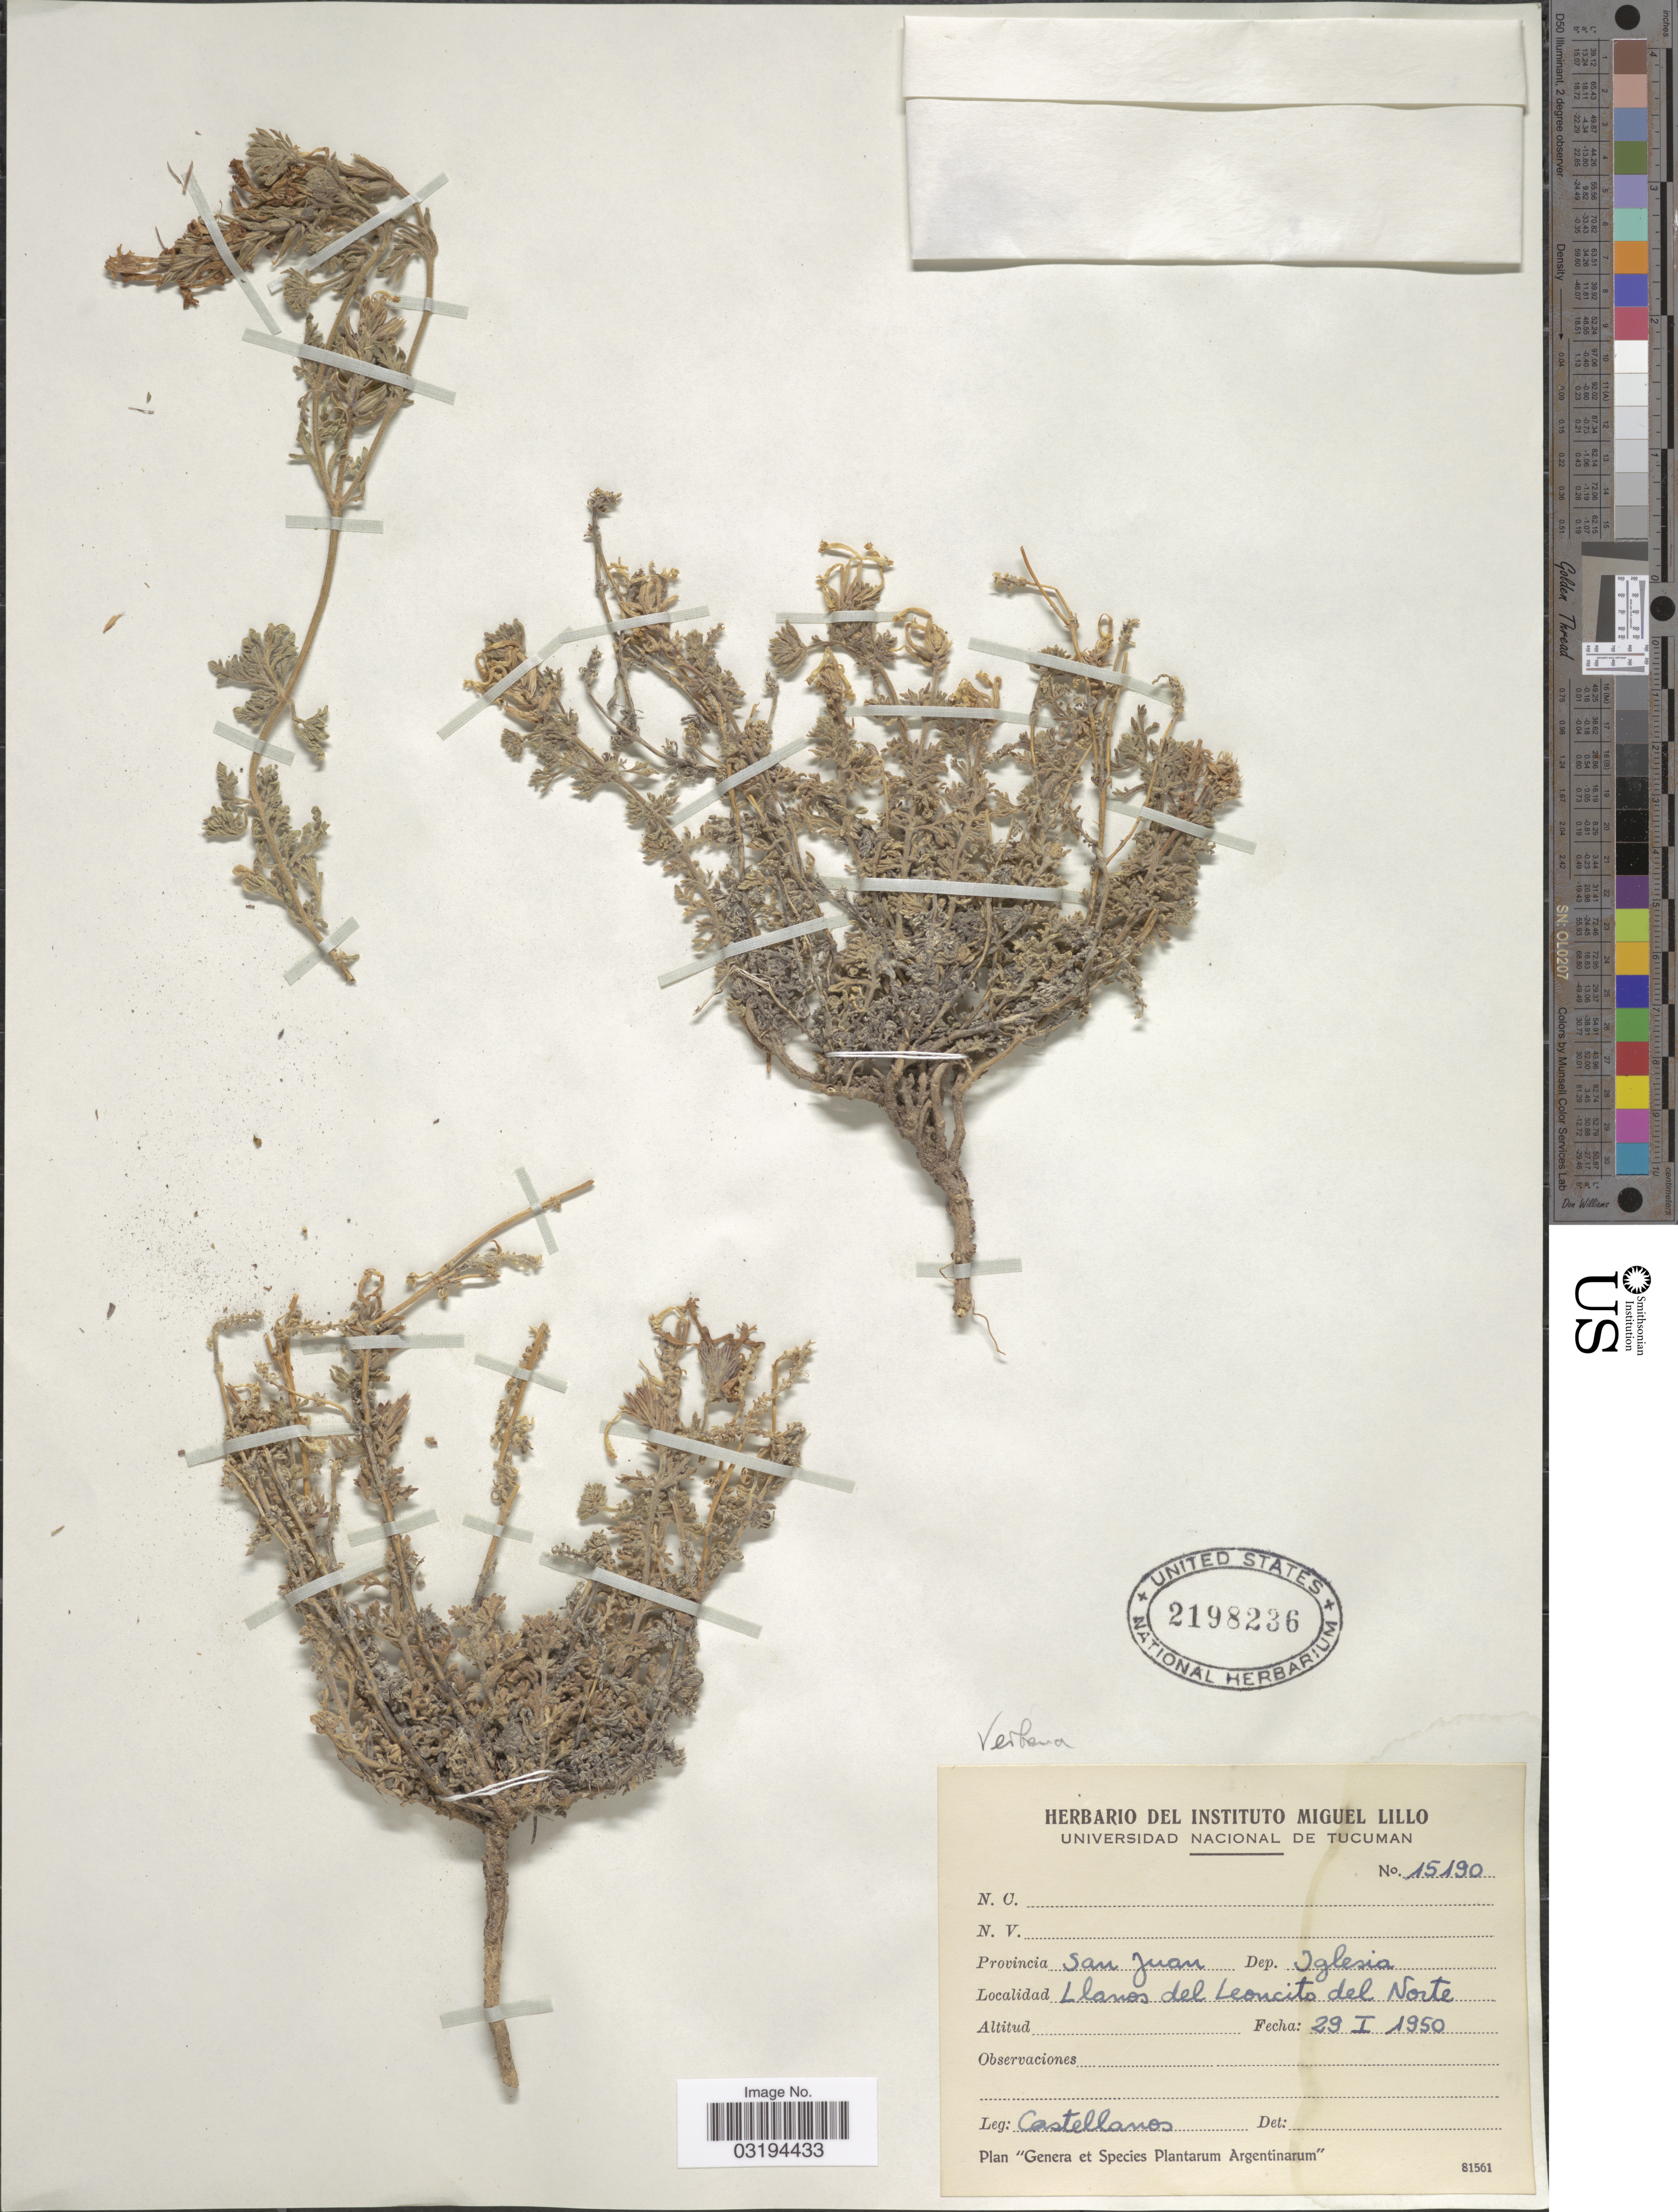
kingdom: Plantae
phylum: Tracheophyta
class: Magnoliopsida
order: Lamiales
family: Verbenaceae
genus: Verbena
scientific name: Verbena sp.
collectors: -- Castellanos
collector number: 15190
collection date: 1950-01-29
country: Argentina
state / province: San Juan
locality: Dep. Iglesia, Llanos del Leoncito del Norte.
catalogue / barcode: US 2198236